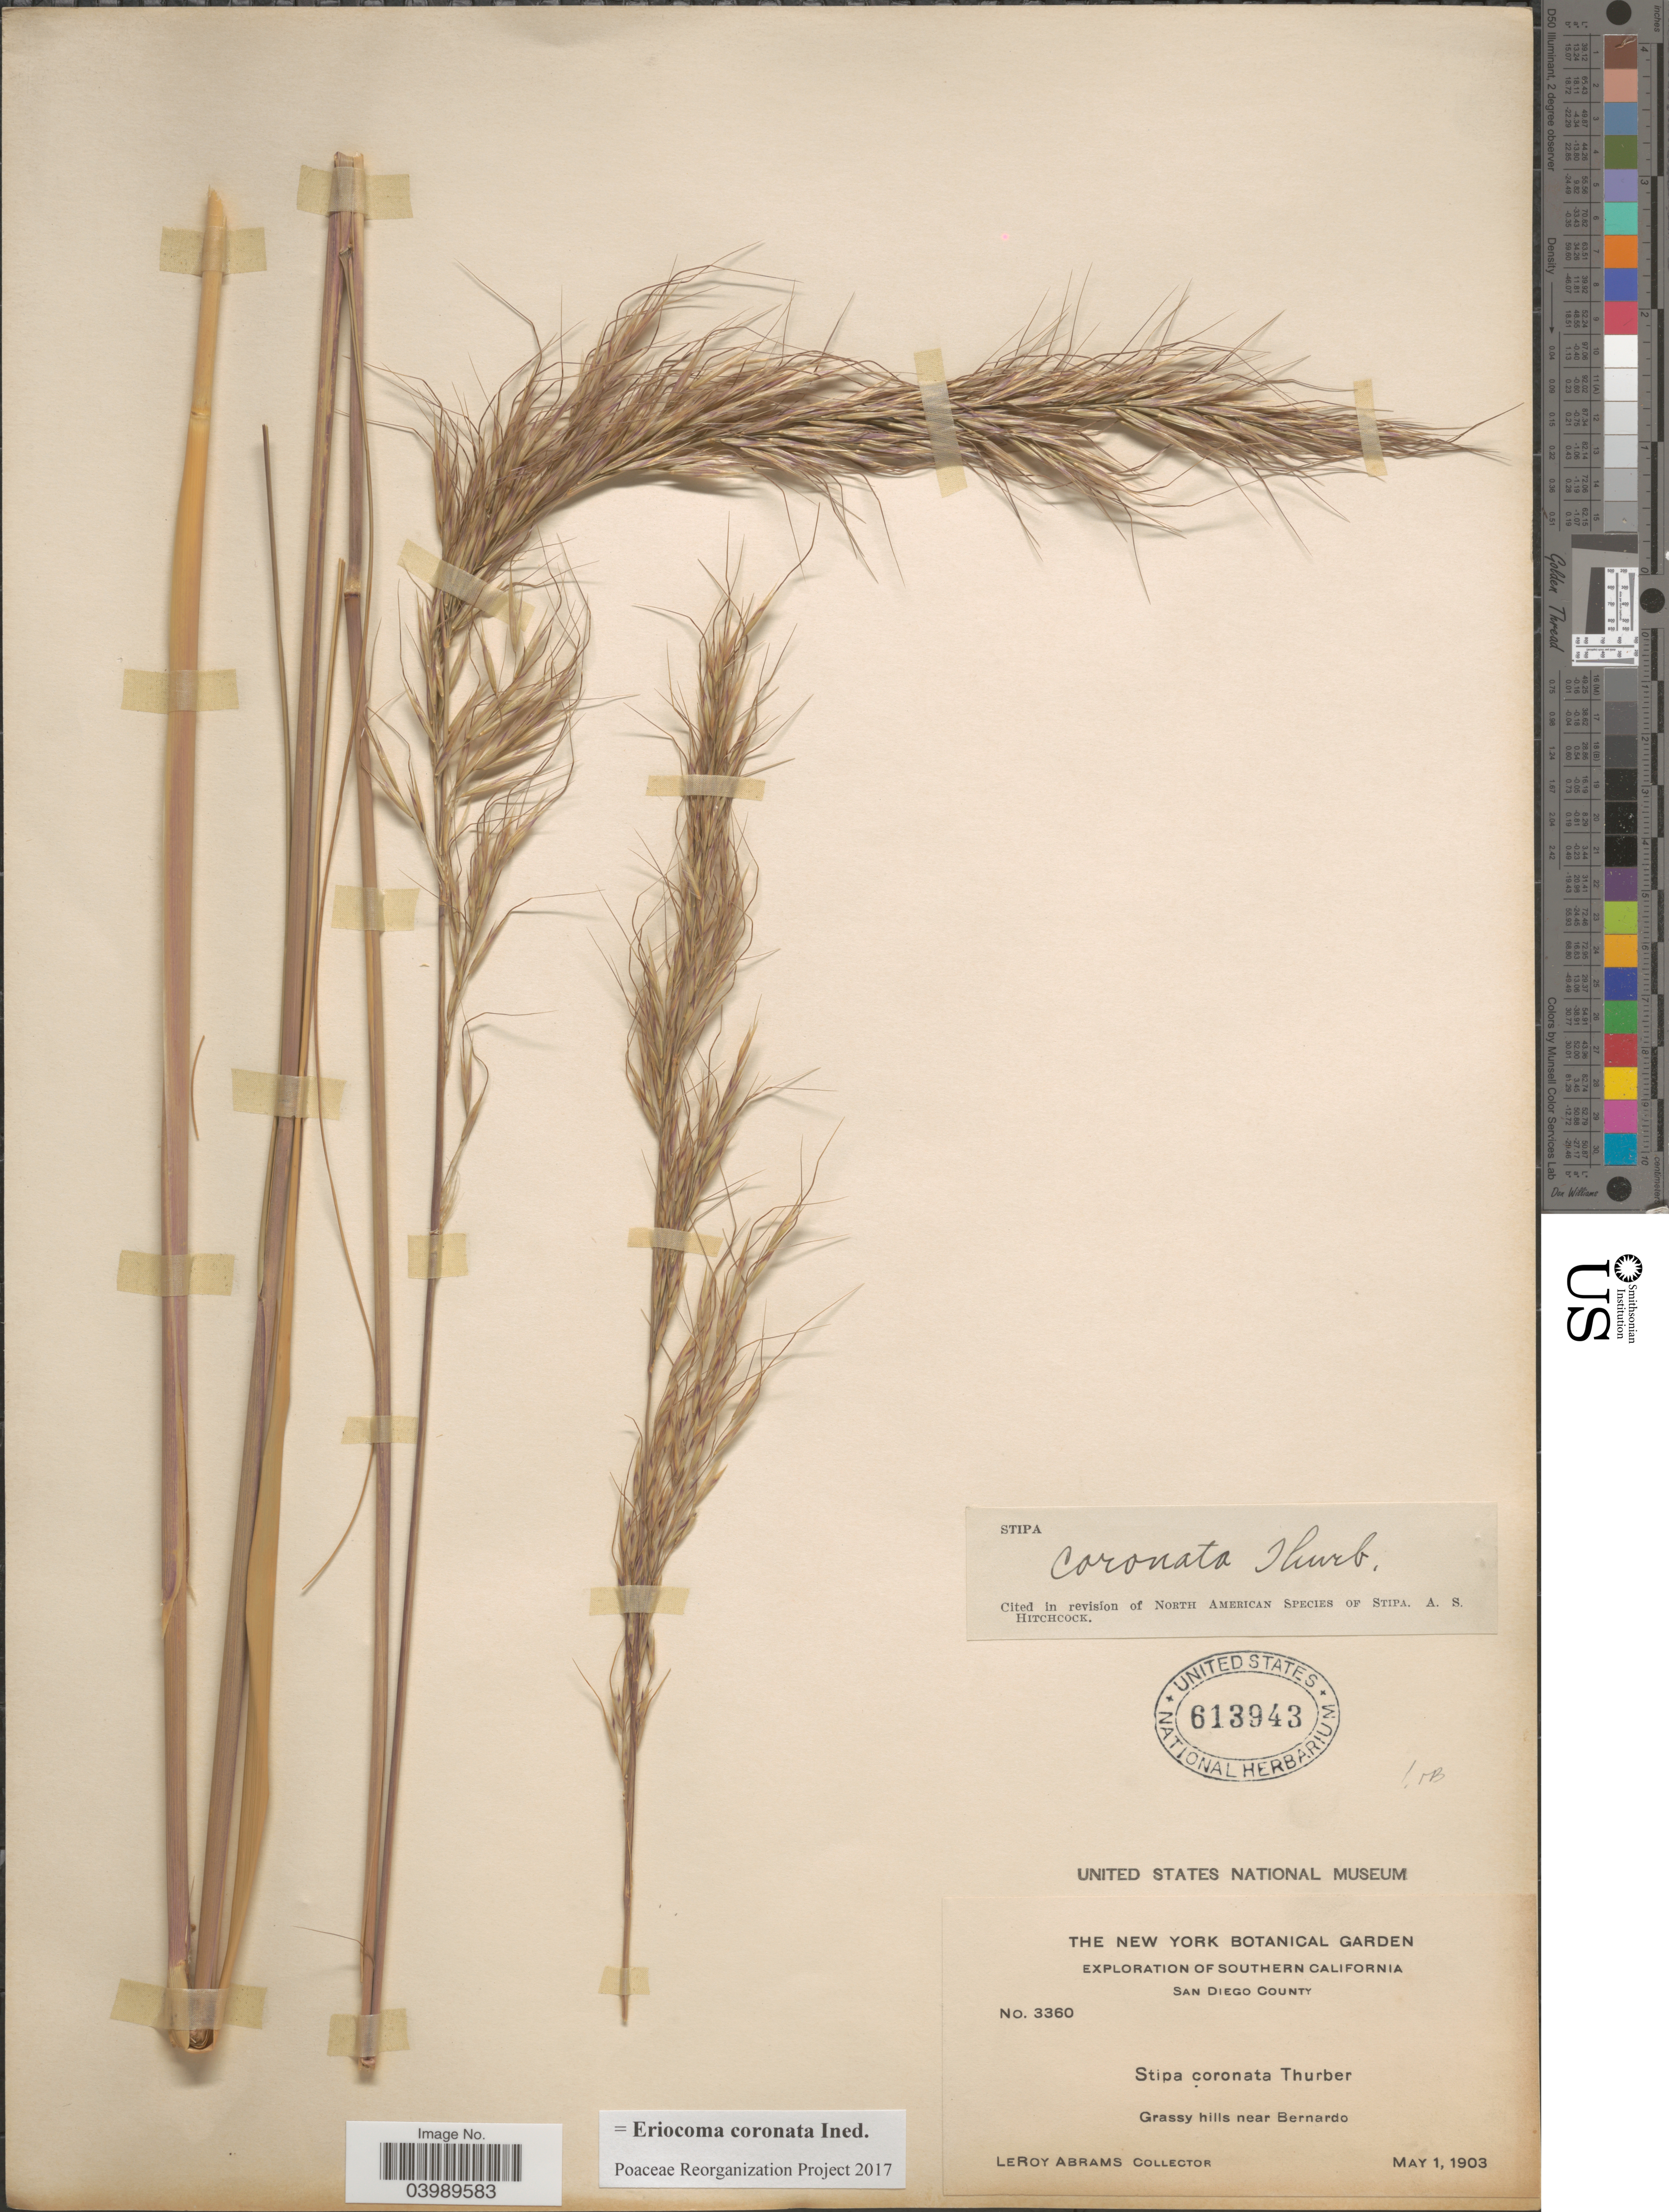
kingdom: Plantae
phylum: Tracheophyta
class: Liliopsida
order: Poales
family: Poaceae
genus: Eriocoma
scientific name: Eriocoma coronata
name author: (Thurb.) Romasch.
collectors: L. Abrams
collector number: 3360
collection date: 1903-05-01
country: United States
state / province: California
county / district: San Diego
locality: Southern California. San Diego County. Grassy hills near Bernardo.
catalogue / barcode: US 613943